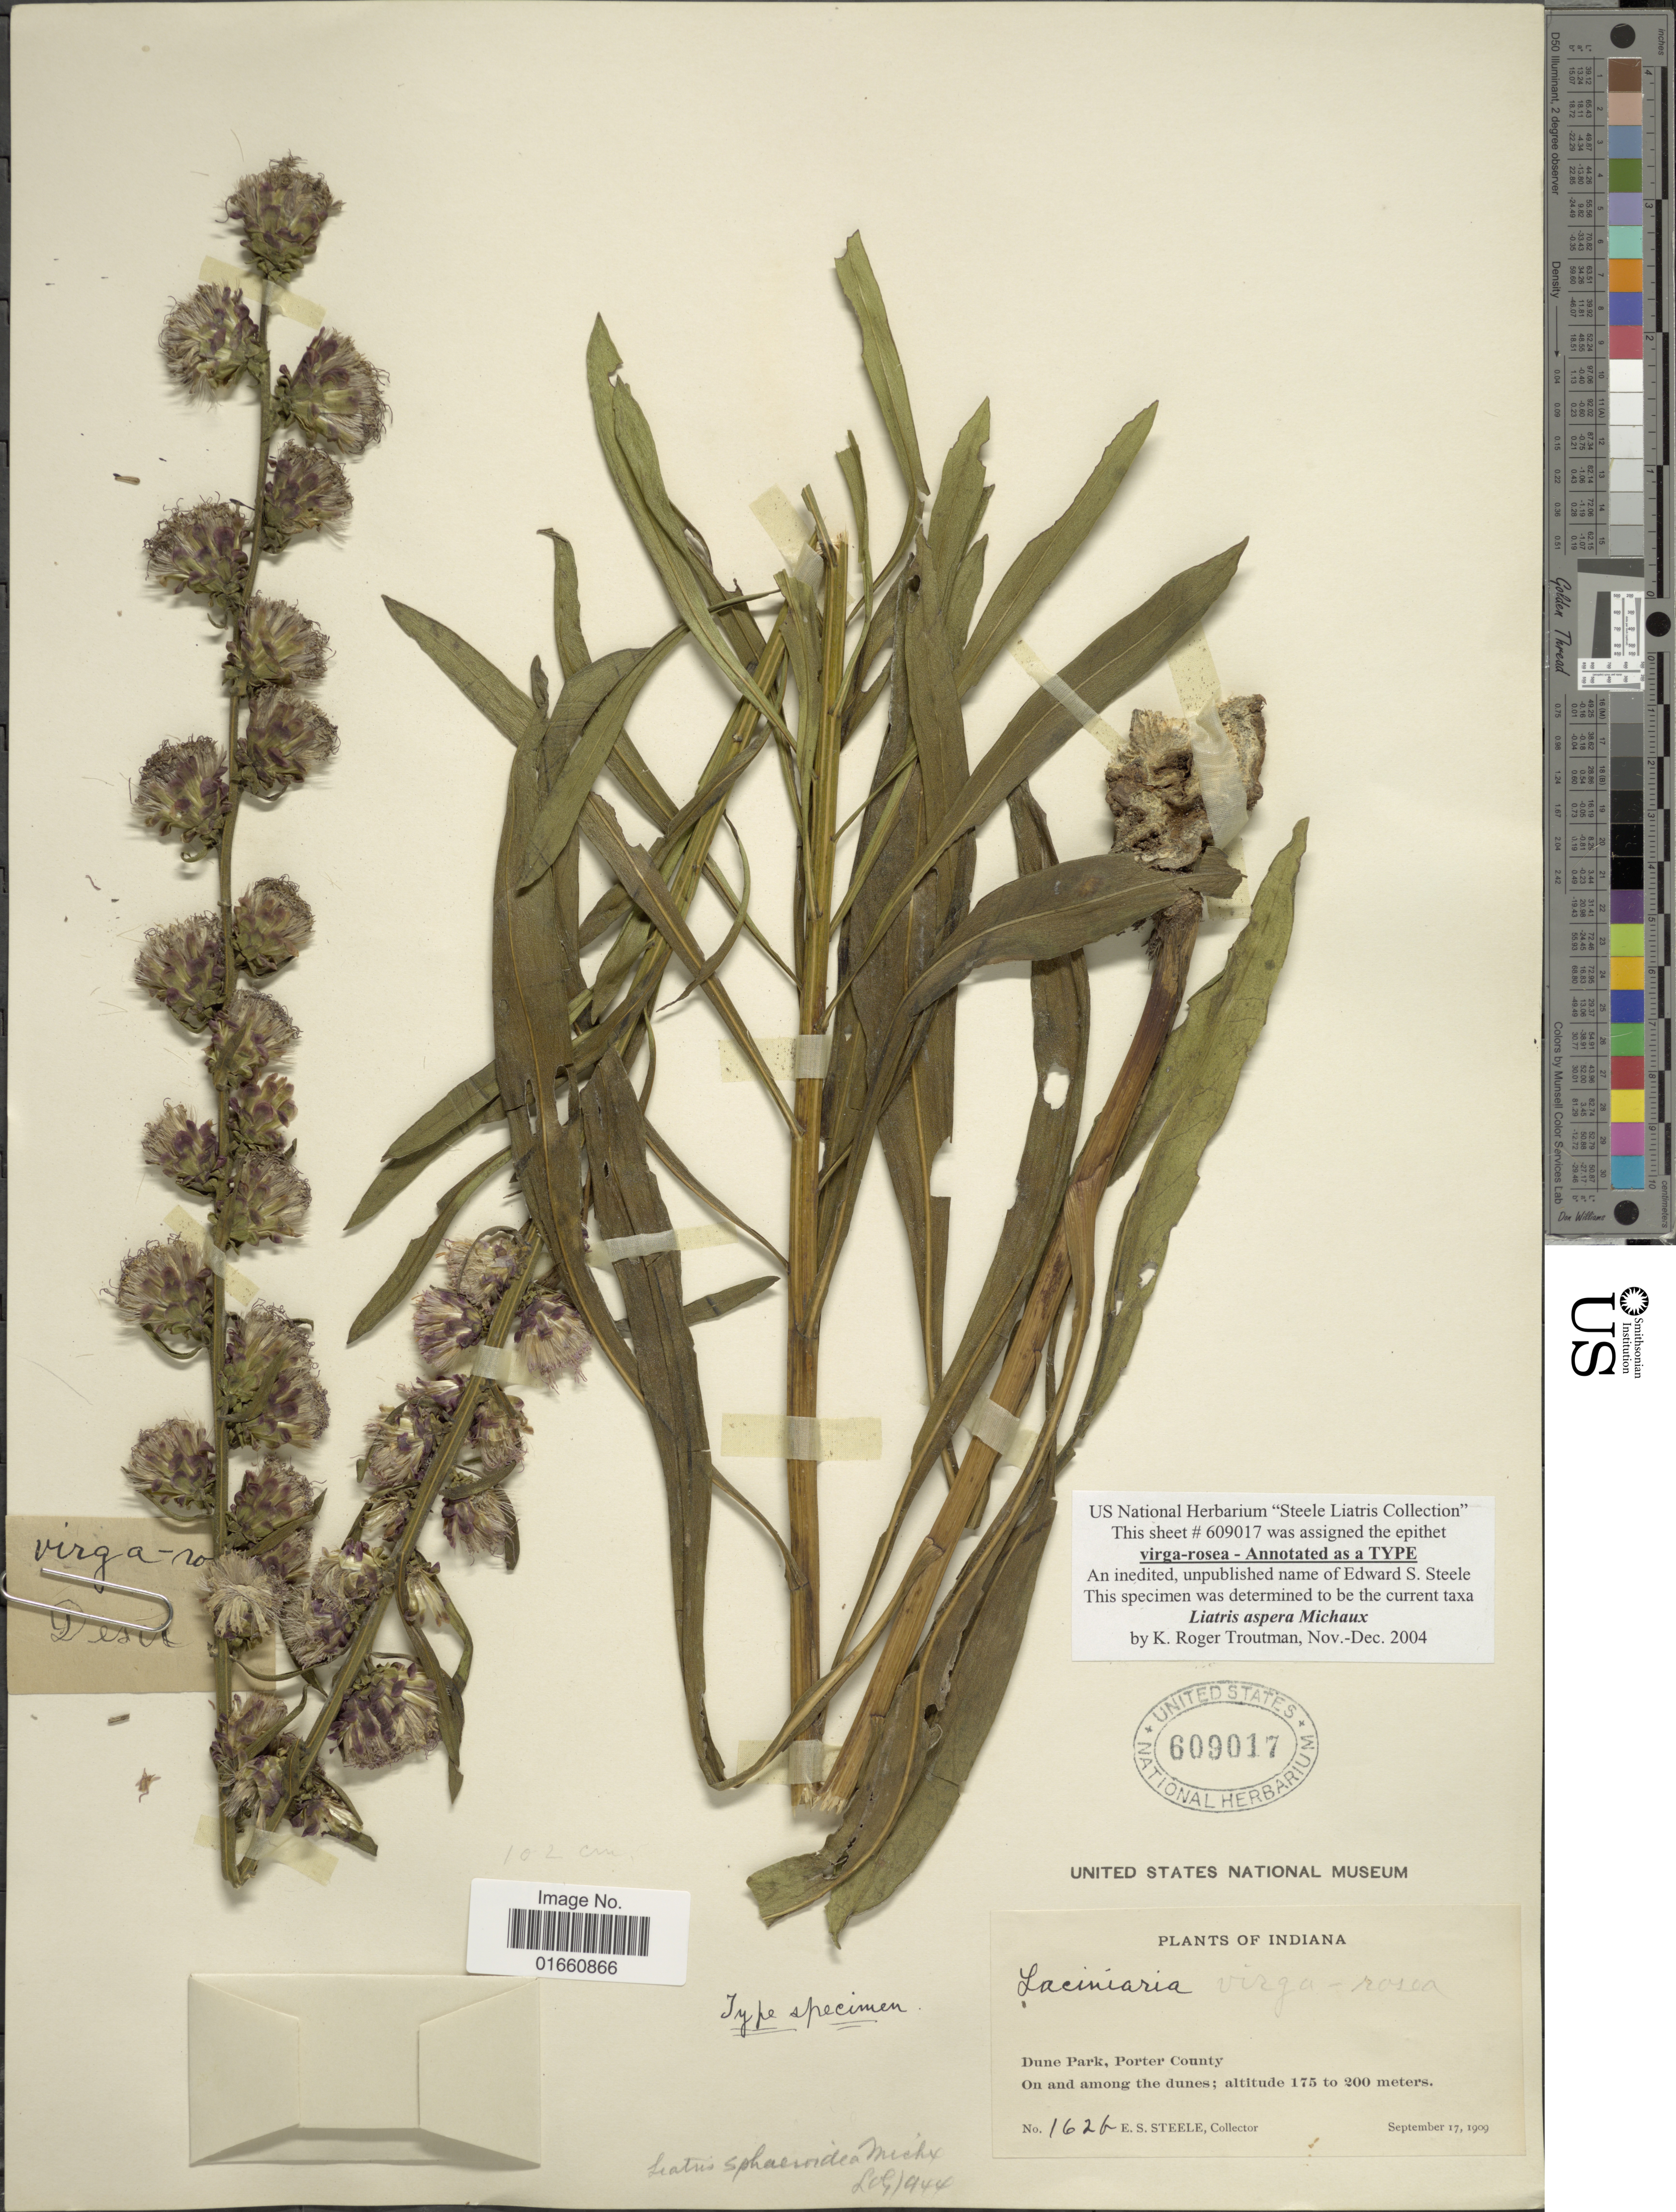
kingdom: Plantae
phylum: Tracheophyta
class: Magnoliopsida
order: Asterales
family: Asteraceae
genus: Liatris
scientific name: Liatris aspera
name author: Michx.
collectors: E. Steele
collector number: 162b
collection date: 1909-09-17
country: United States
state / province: Indiana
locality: Dune Park, Porter County, On and among the dunes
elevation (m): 175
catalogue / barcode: US 609017